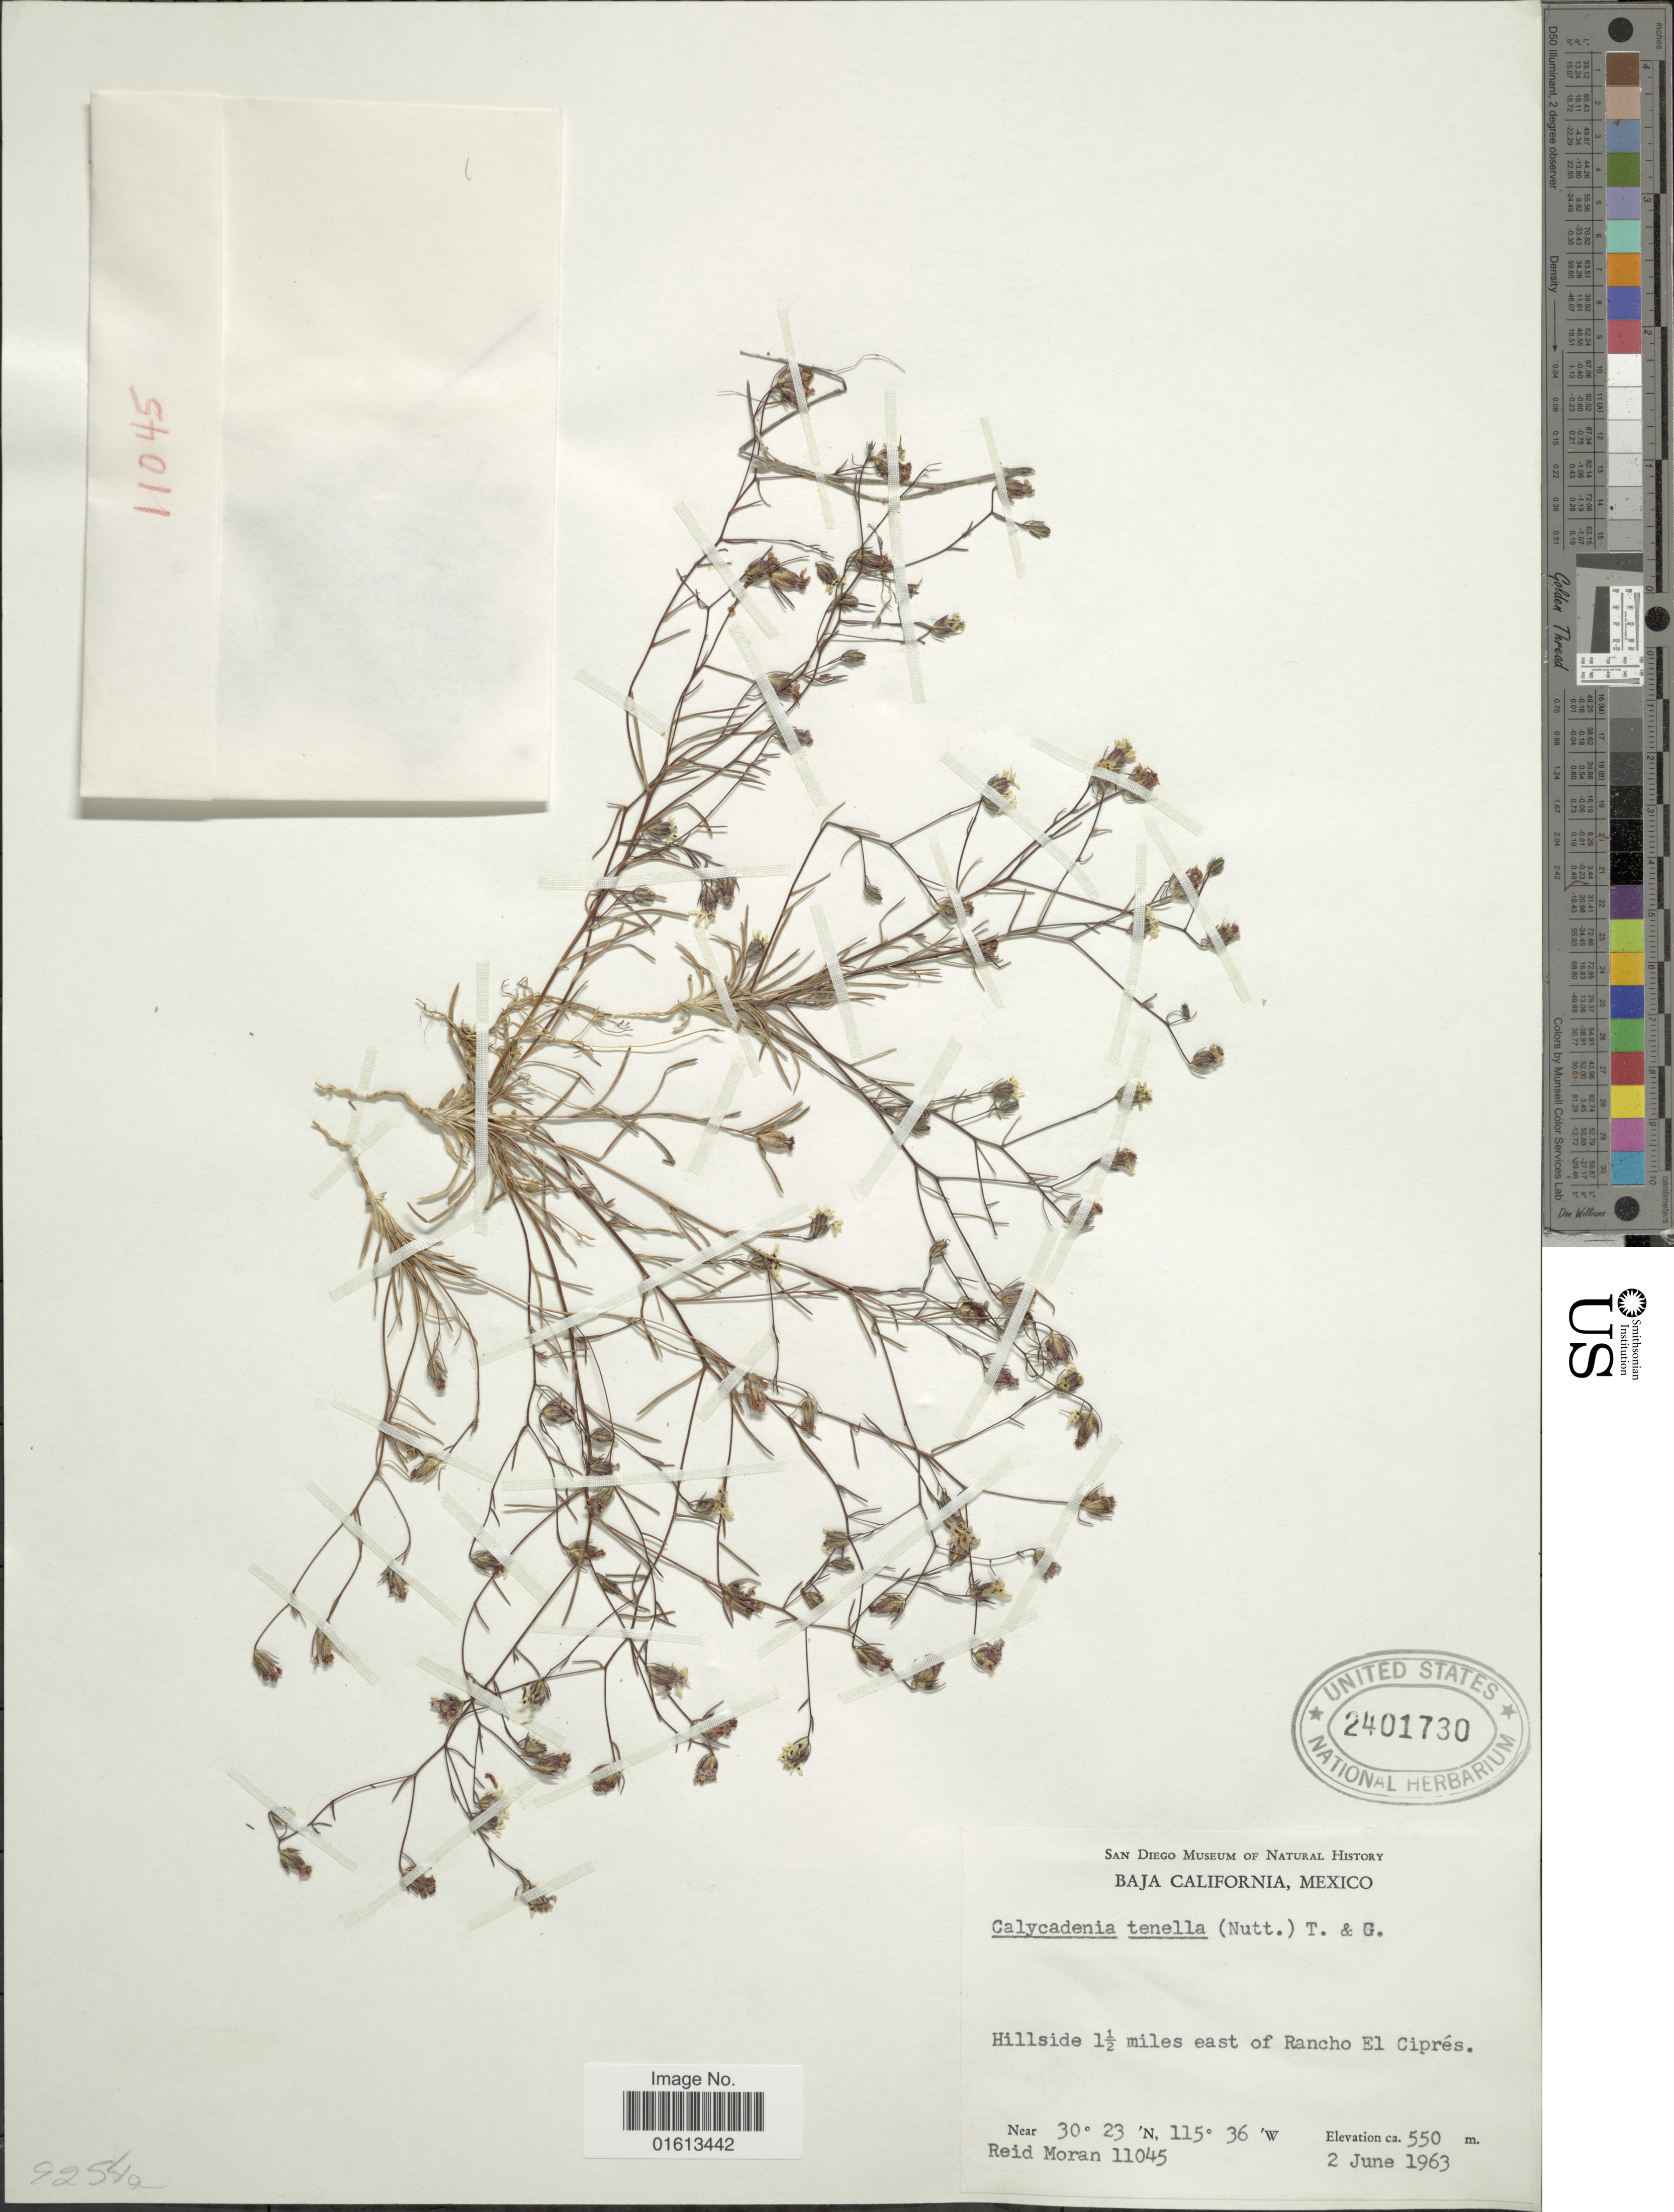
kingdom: Plantae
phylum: Tracheophyta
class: Magnoliopsida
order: Asterales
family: Asteraceae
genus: Calycadenia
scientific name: Calycadenia tenella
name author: (Nutt.) Torr. & A. Gray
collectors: R. V. Moran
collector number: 11045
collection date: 1963-06-02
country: Mexico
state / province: Baja California Norte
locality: Hillside 1½ miles of Rancho El Cipres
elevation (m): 550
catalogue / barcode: US 2401730